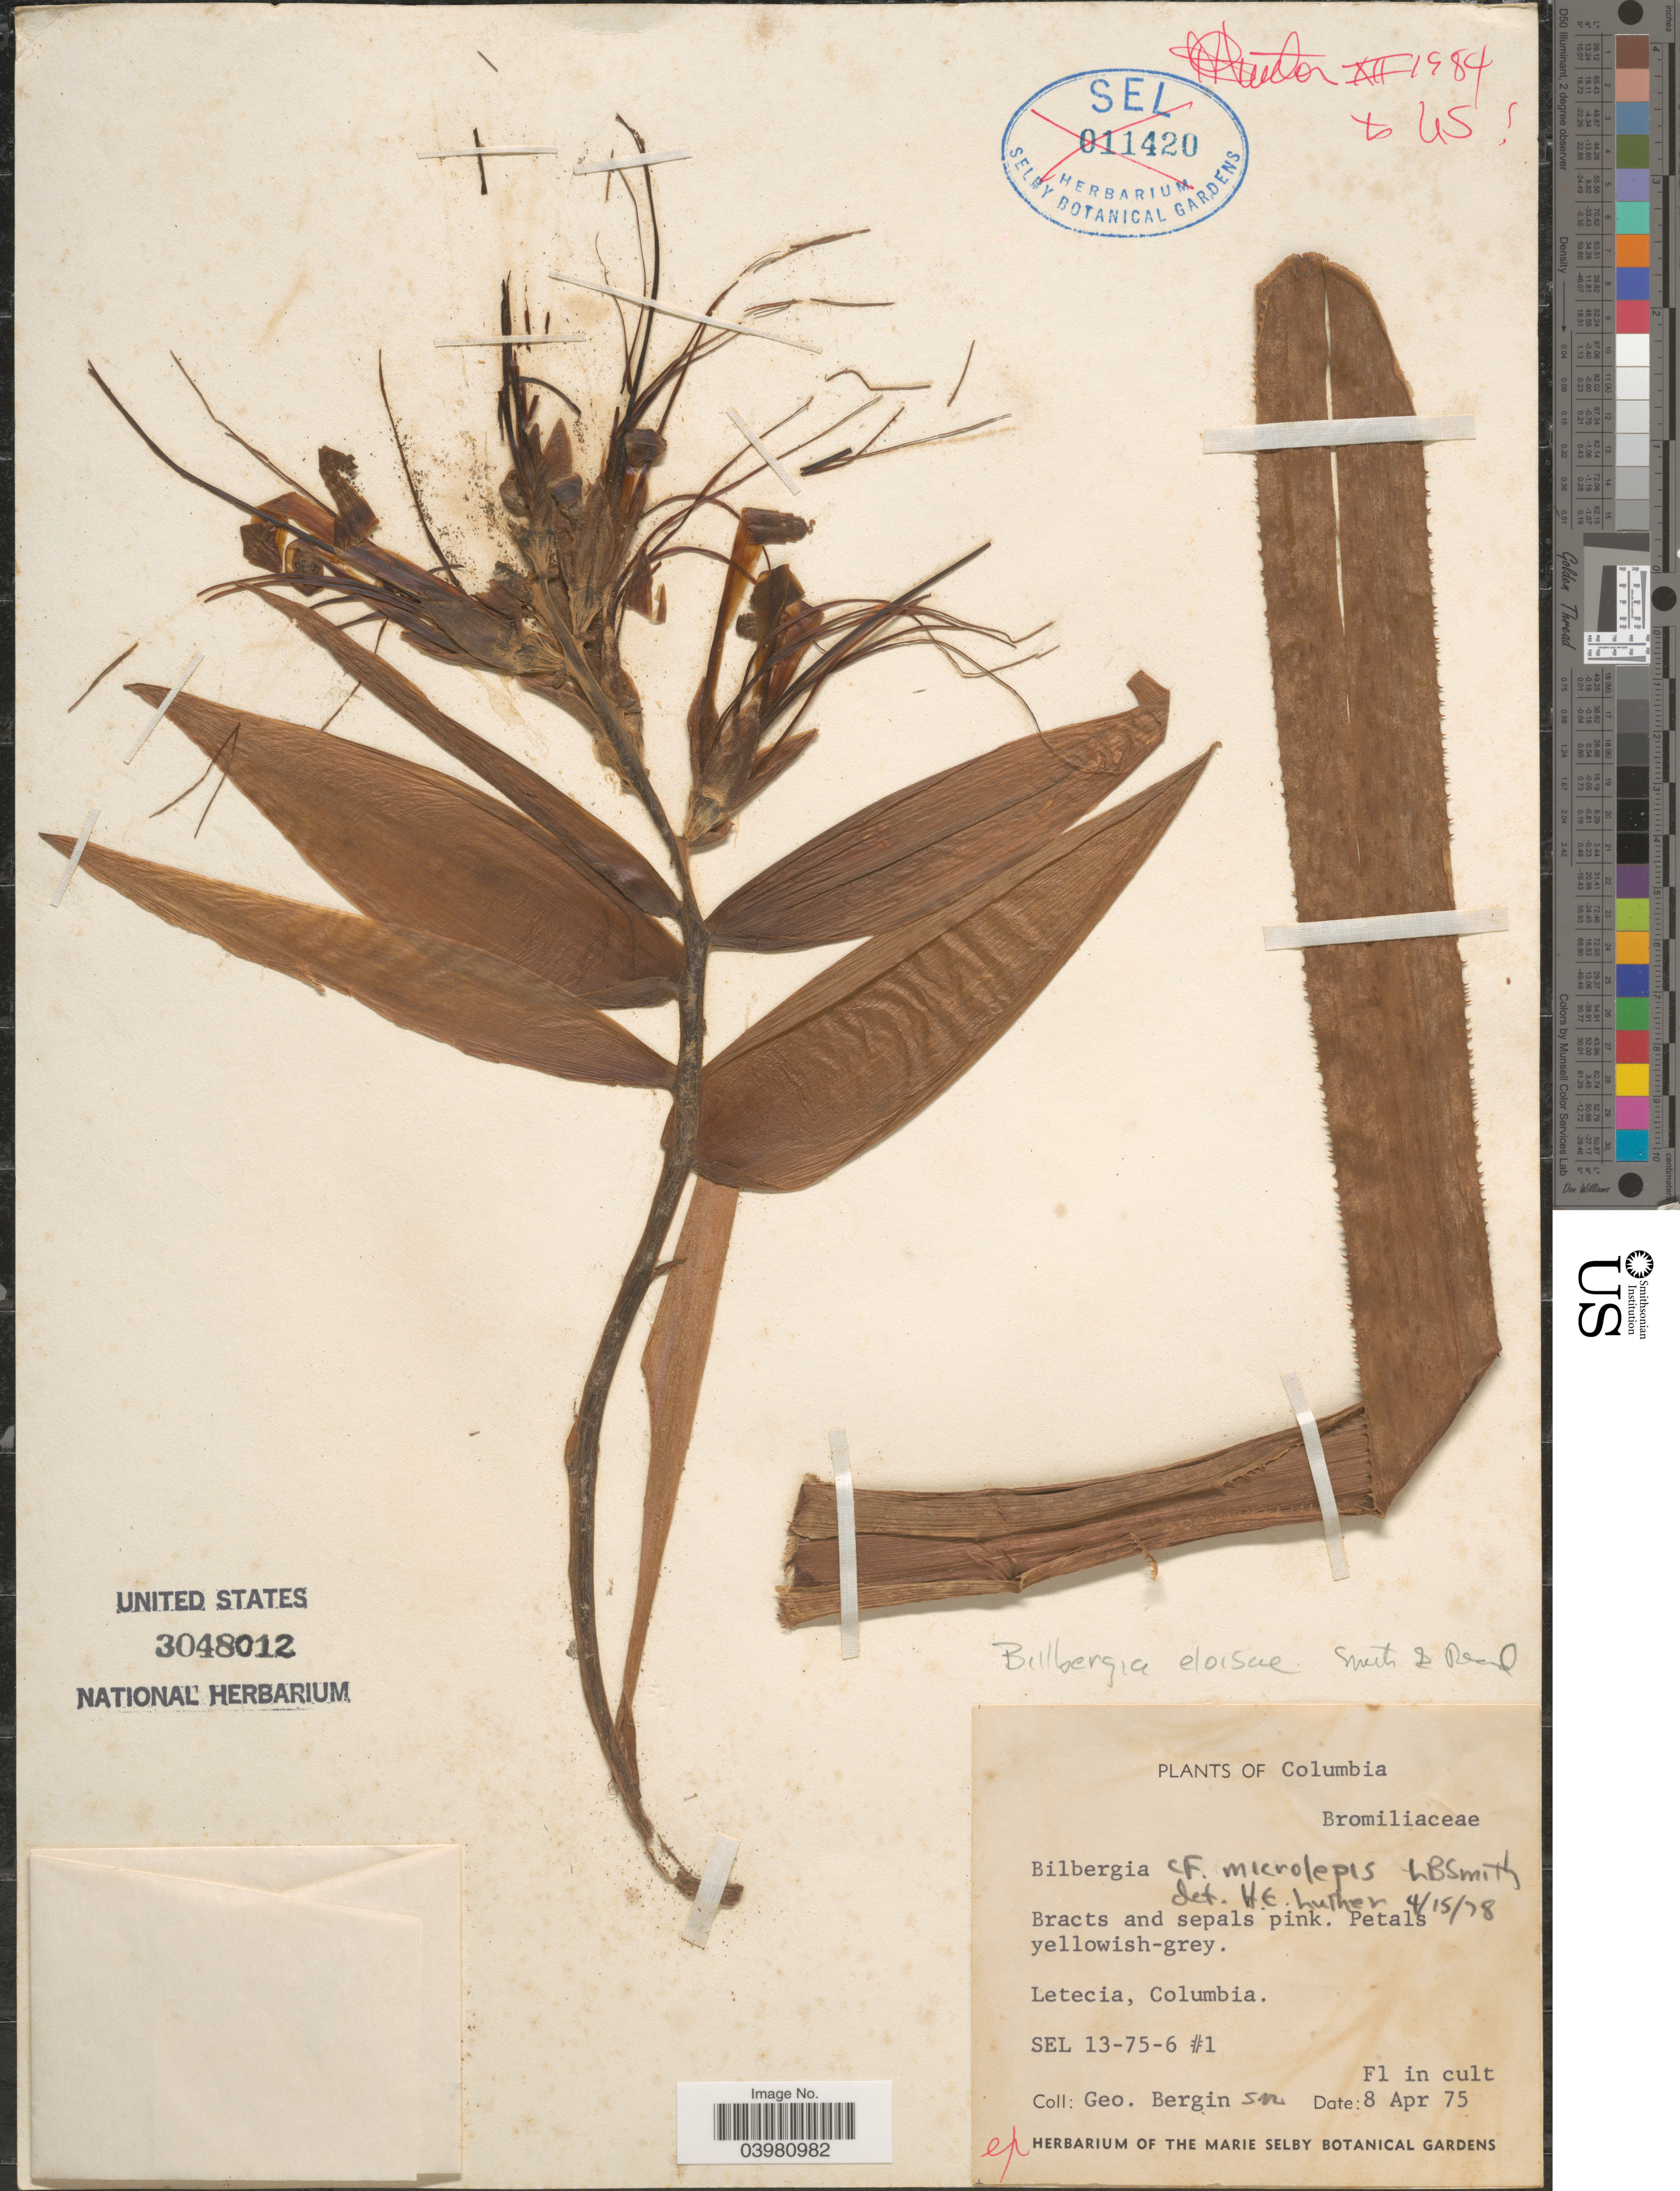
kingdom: Plantae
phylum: Tracheophyta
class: Liliopsida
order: Poales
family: Bromeliaceae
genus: Billbergia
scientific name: Billbergia eloisiae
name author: Read & L.B. Sm.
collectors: G. Bergin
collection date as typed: Transcribed d/m/y: 8/4/75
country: Colombia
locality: Letecia. SEL 13-75-6 #1. The Marie Selby Botanical Gardens.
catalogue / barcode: US 3048012